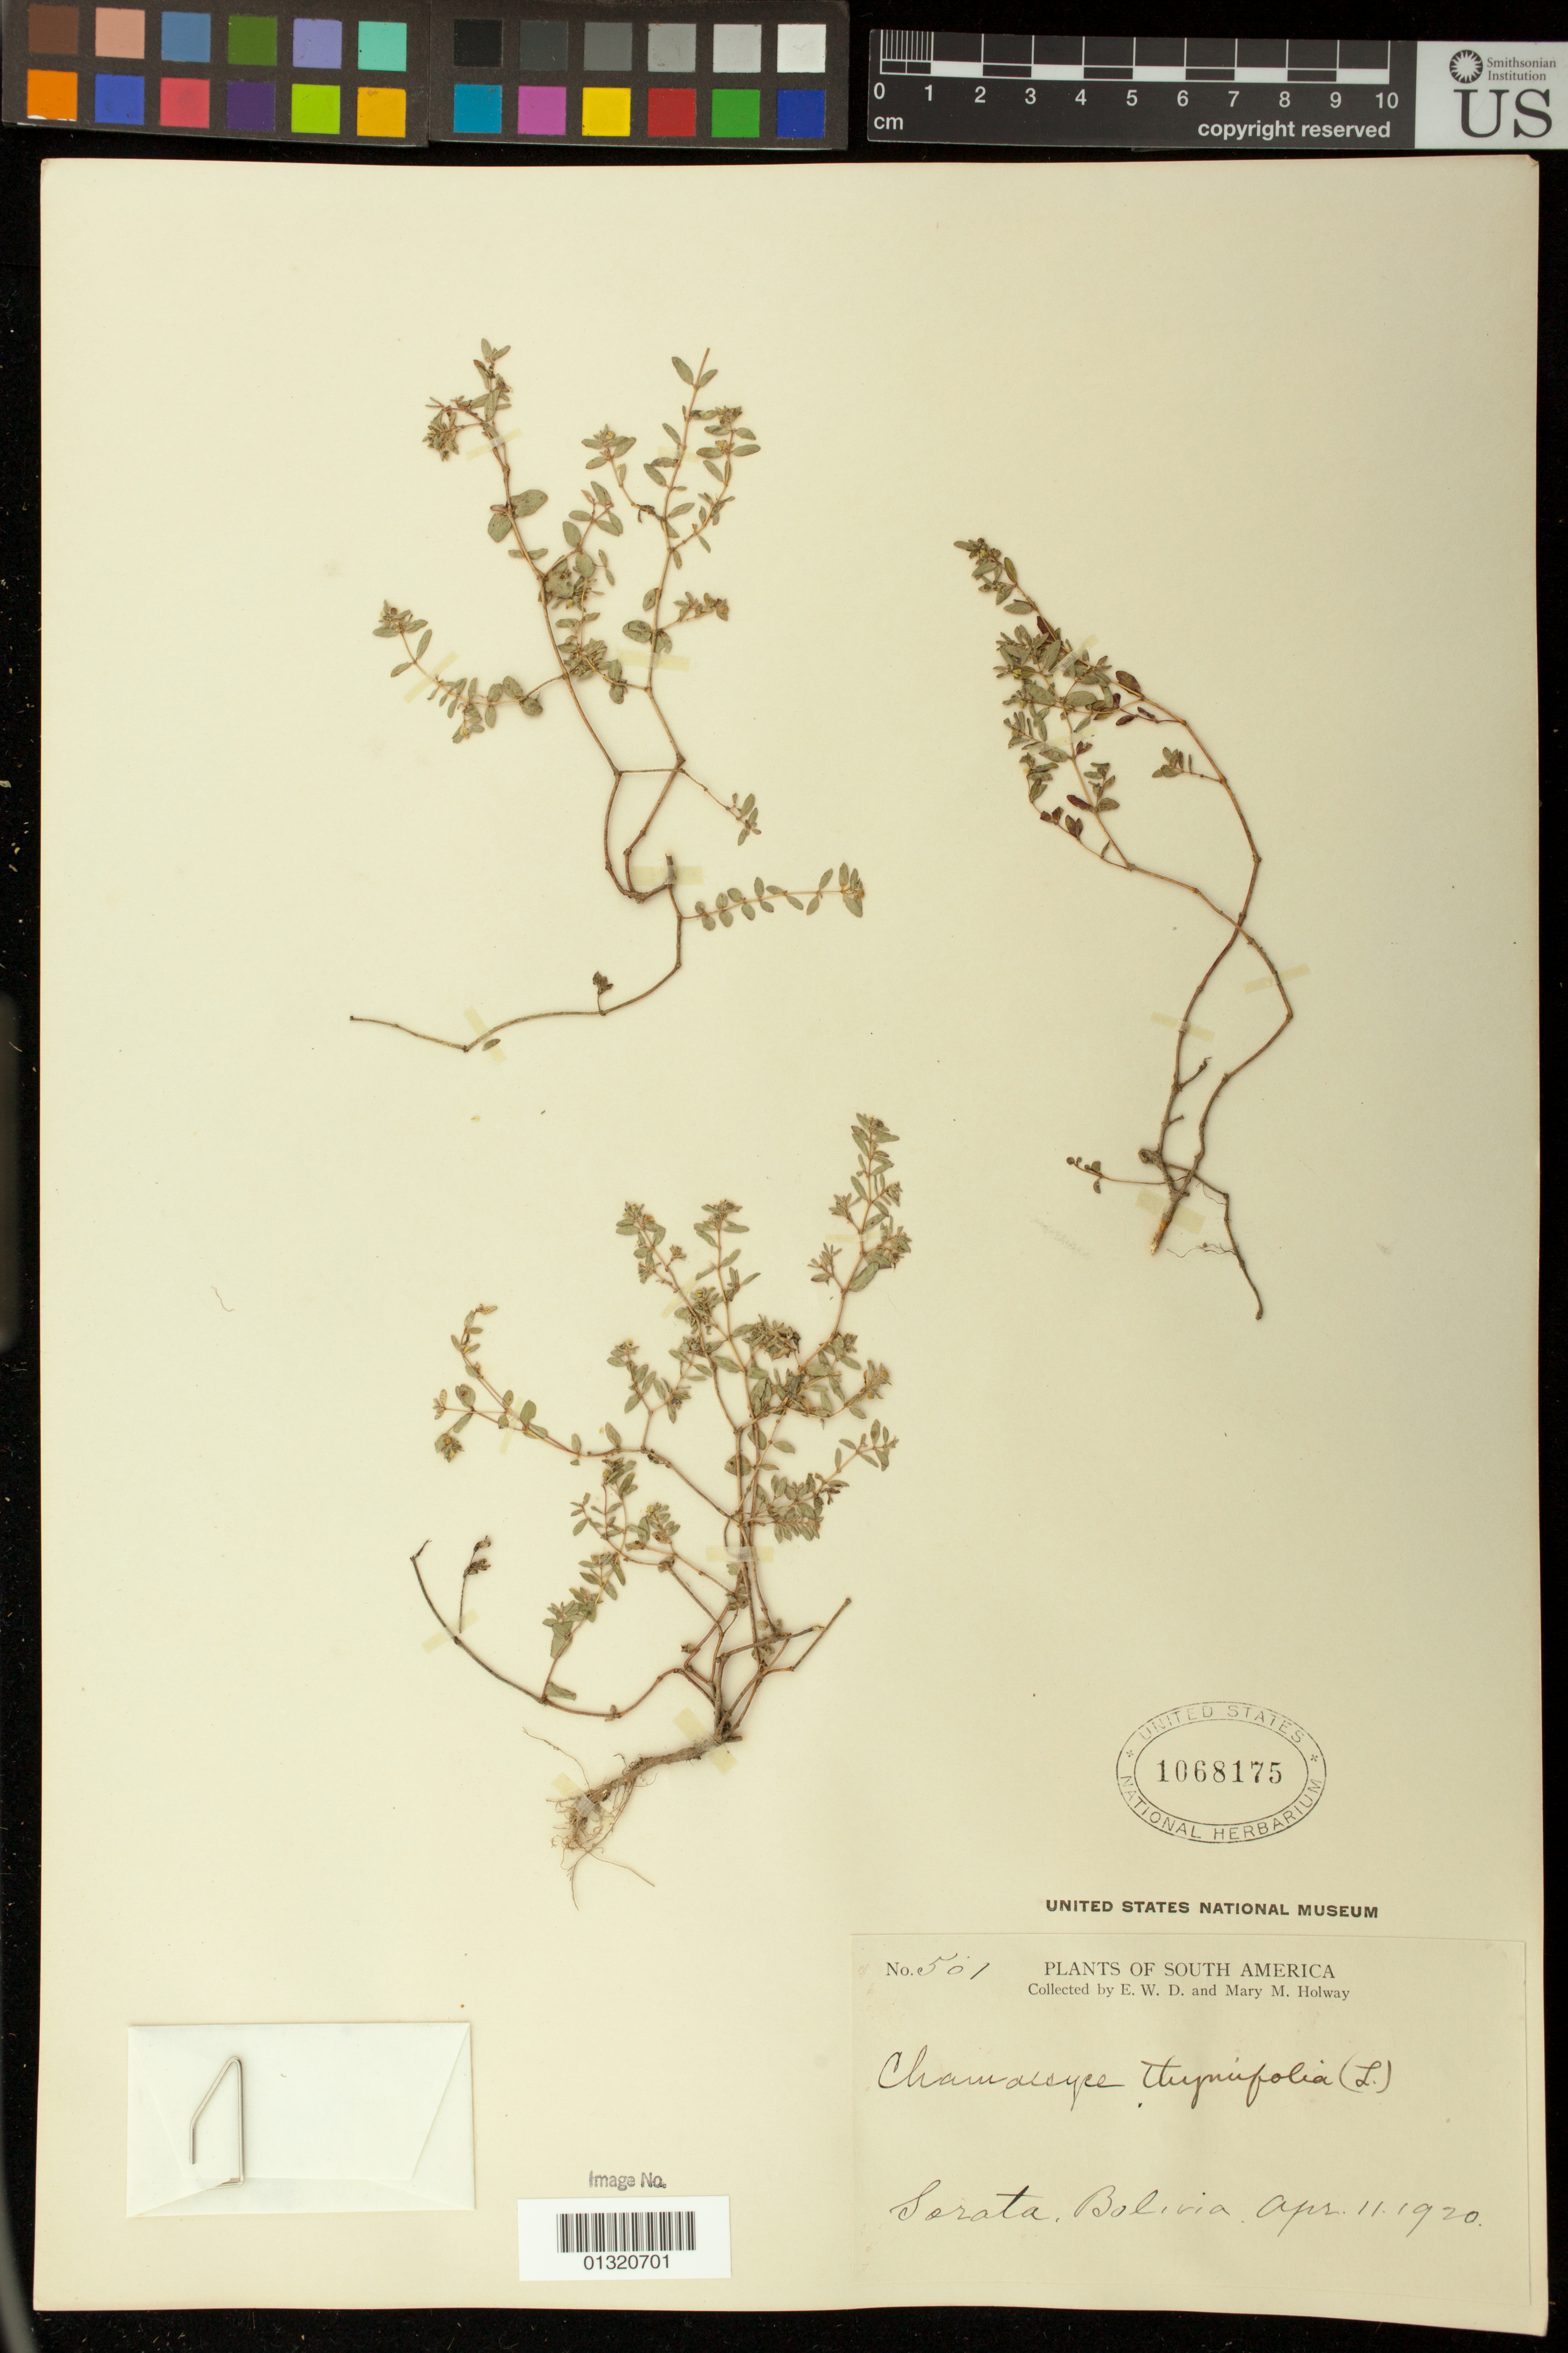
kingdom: Plantae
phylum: Tracheophyta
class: Magnoliopsida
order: Malpighiales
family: Euphorbiaceae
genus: Euphorbia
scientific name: Euphorbia thymifolia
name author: L.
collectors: E. W. D. Holway & M. M. Holway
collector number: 501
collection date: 1920-04-11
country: Bolivia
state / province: La Paz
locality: Sorata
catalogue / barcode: US 1068175